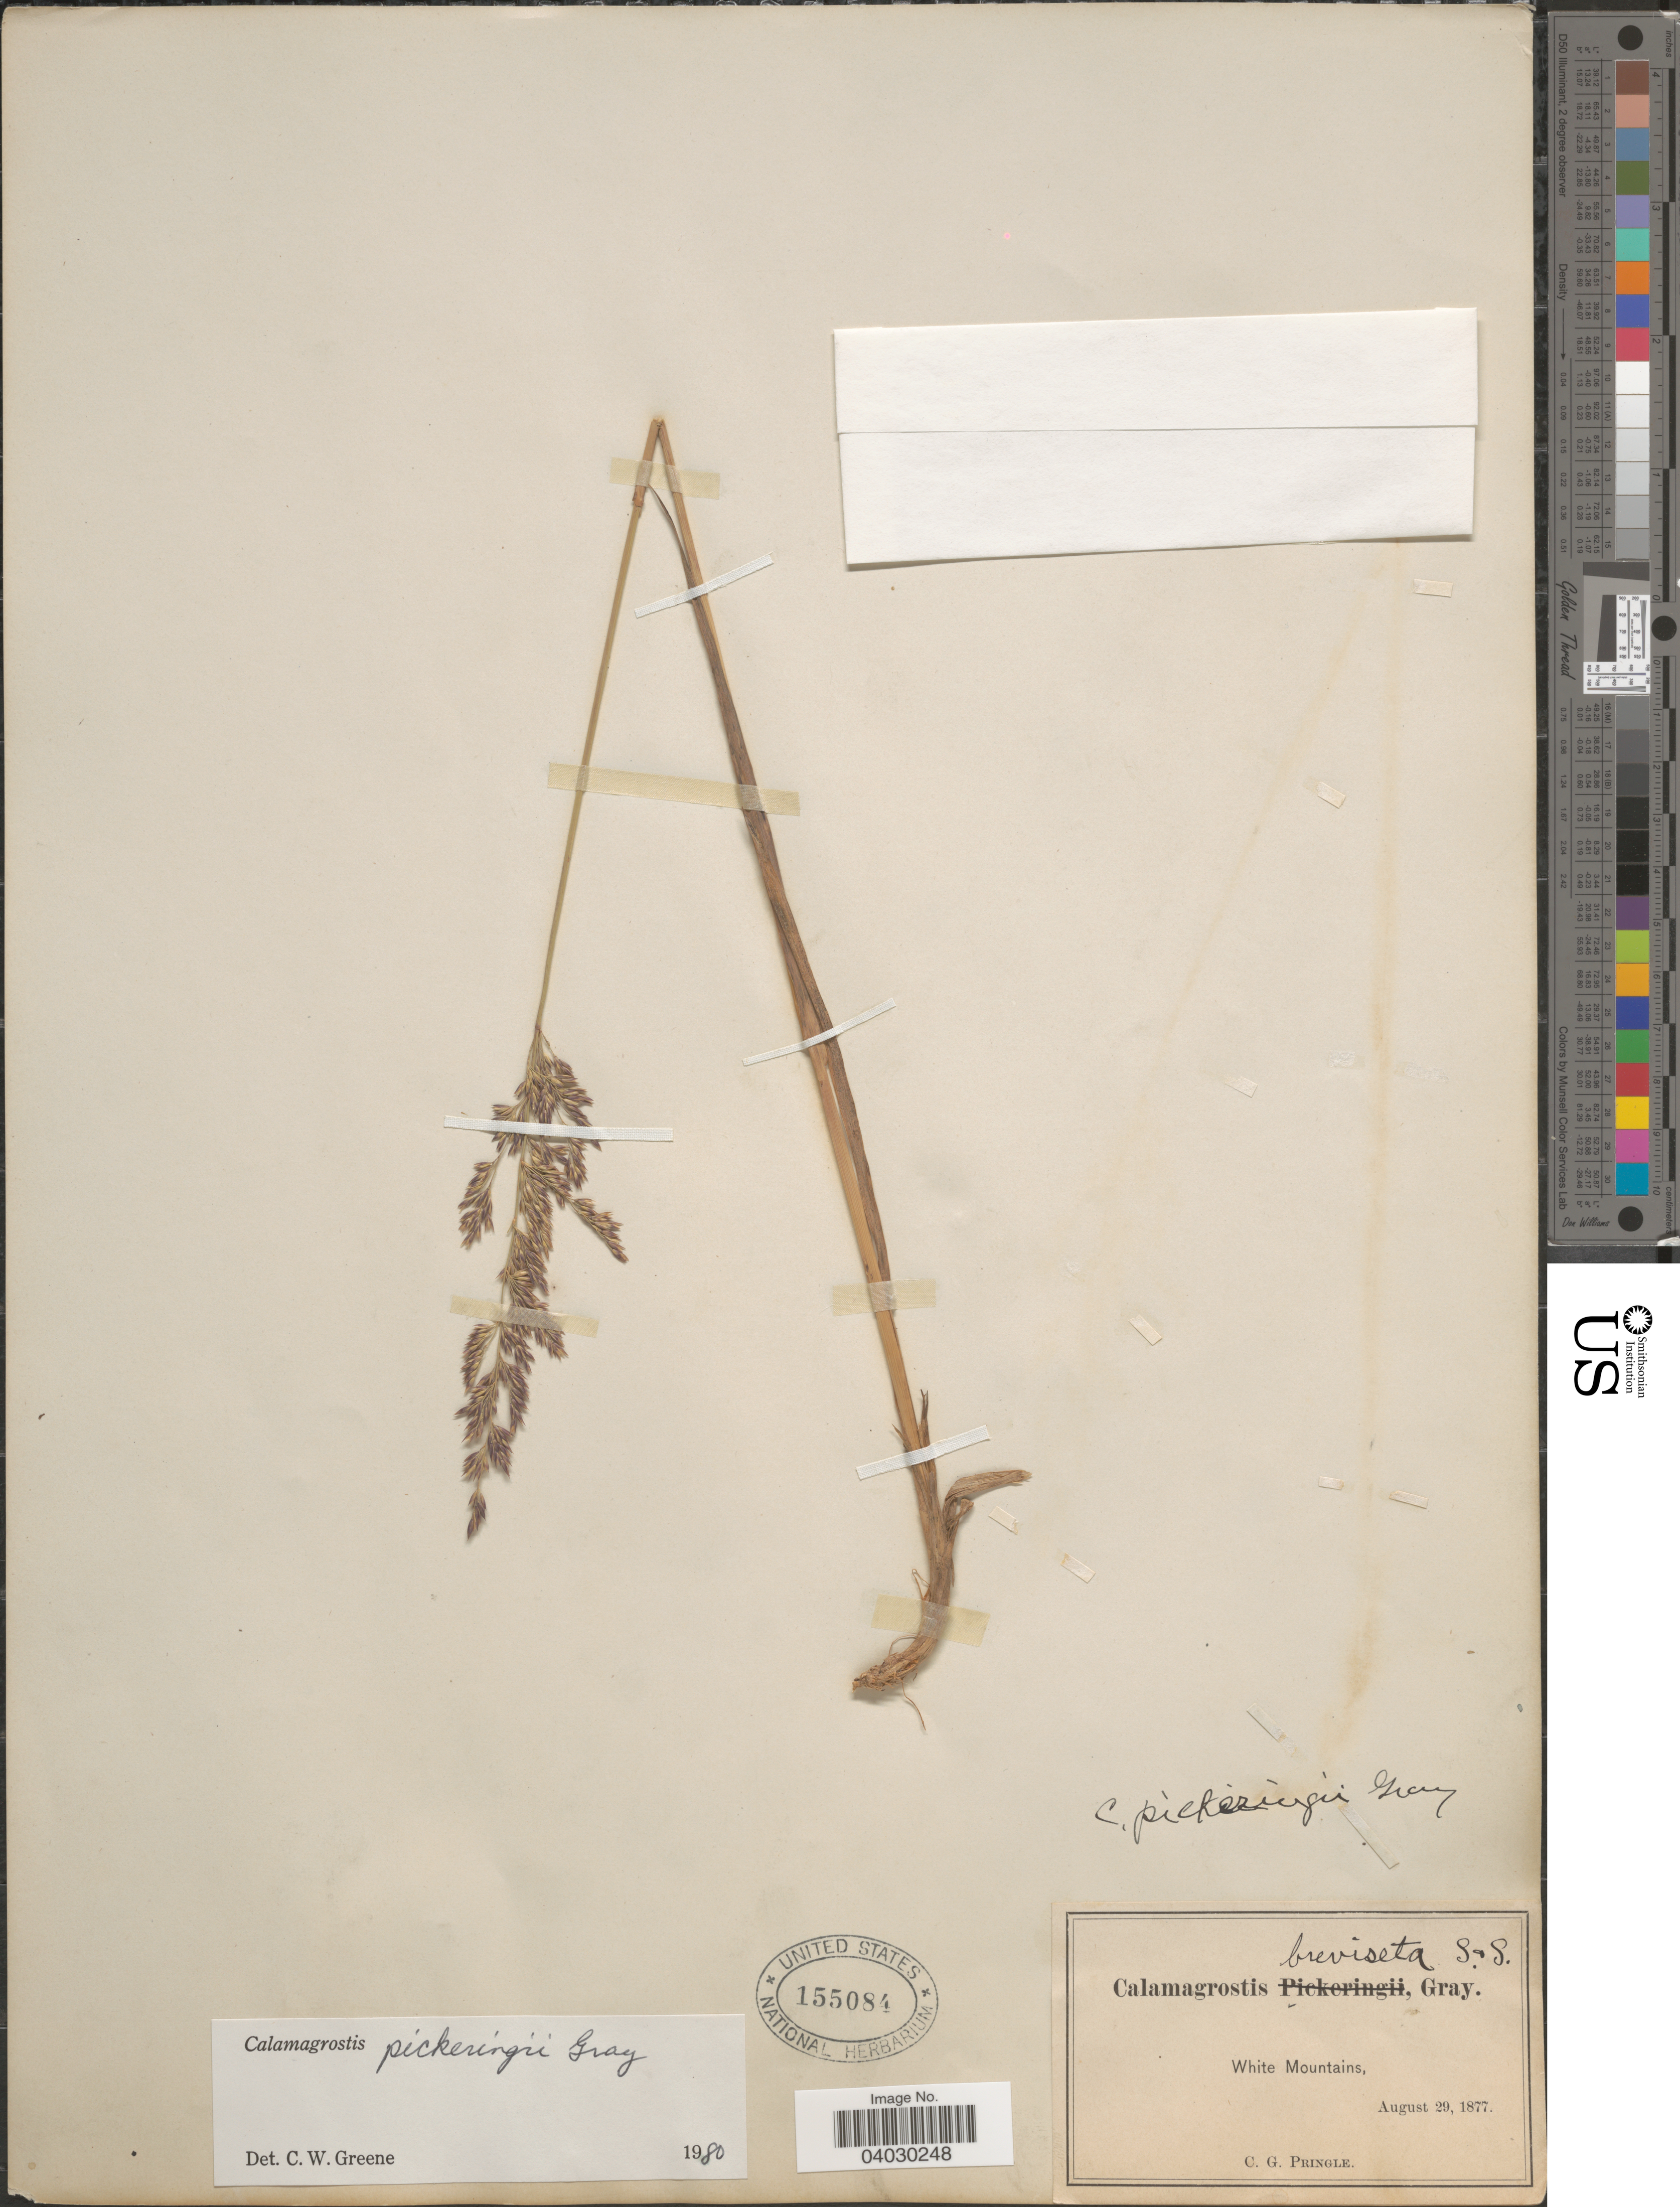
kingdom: Plantae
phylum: Tracheophyta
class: Liliopsida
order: Poales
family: Poaceae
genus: Calamagrostis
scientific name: Calamagrostis pickeringii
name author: A. Gray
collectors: C. G. Pringle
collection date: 1877-08-29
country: United States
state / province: New Hampshire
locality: White Mountains.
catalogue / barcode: US 155084